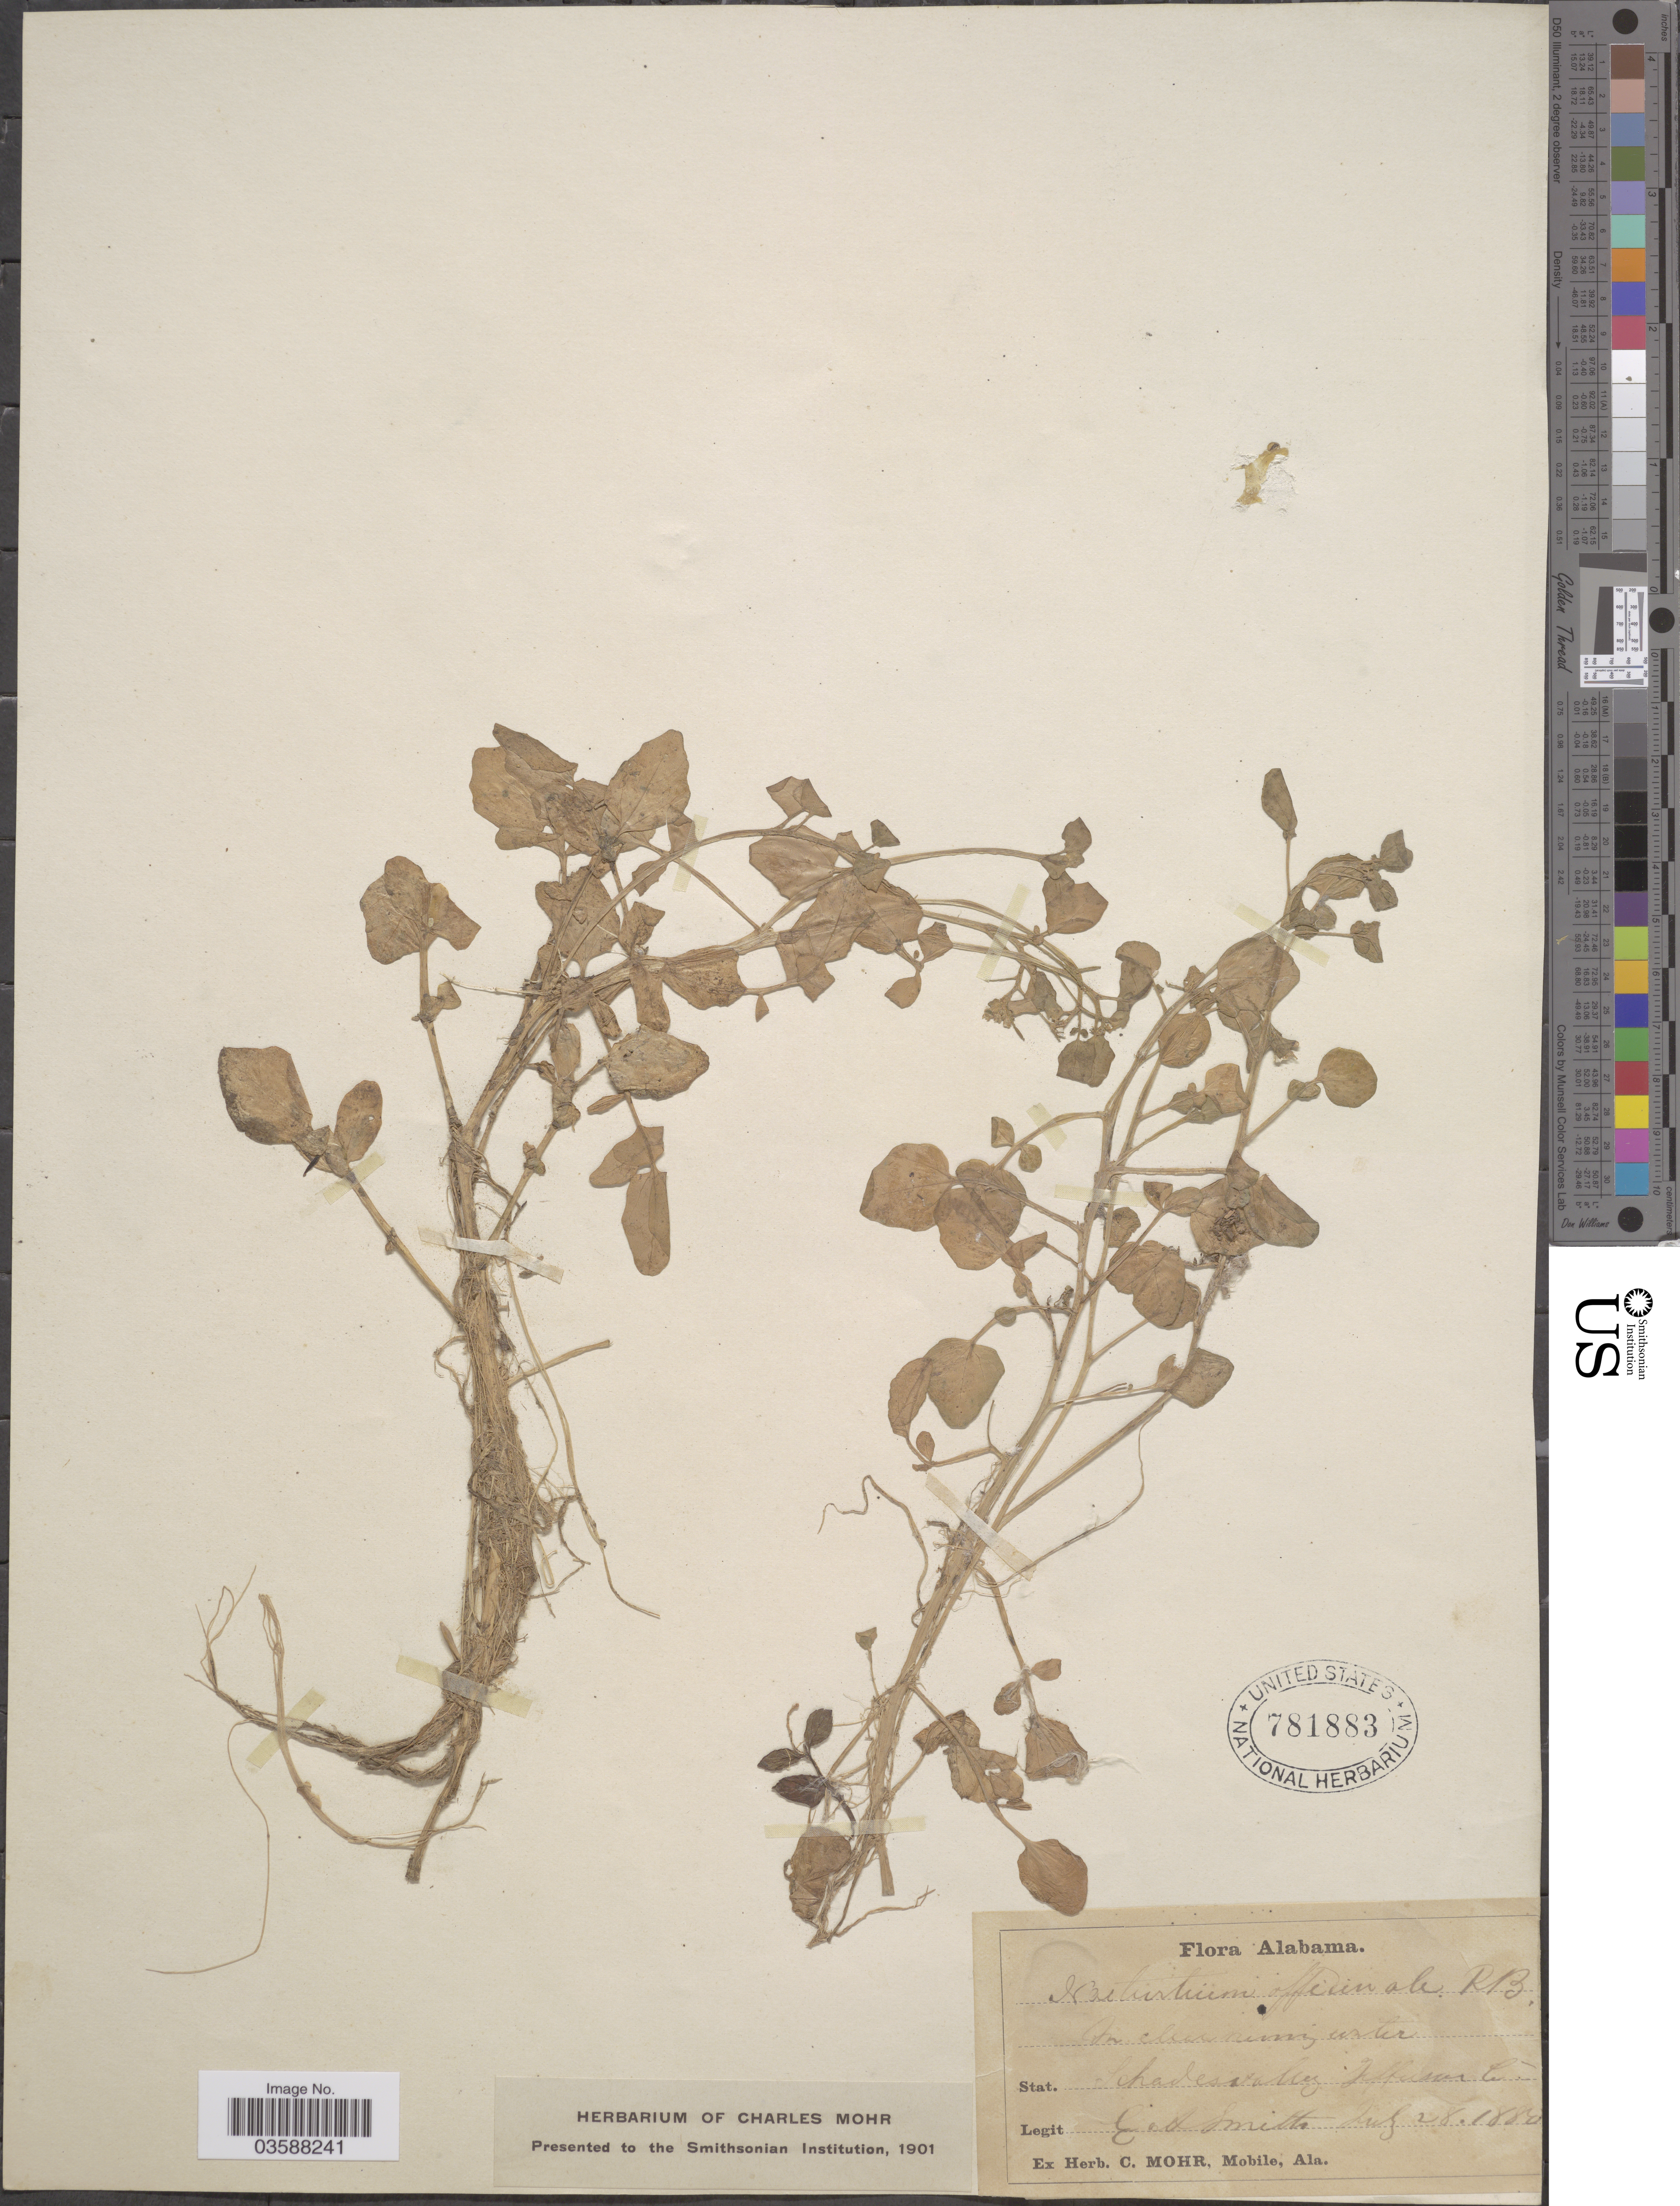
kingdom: Plantae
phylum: Tracheophyta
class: Magnoliopsida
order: Brassicales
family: Brassicaceae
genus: Nasturtium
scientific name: Nasturtium officinale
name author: R. Br.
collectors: E. S. Smith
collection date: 1882-07-28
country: United States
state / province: Alabama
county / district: Jefferson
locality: Schadesvalley, Jefferson Co.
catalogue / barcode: US 781883